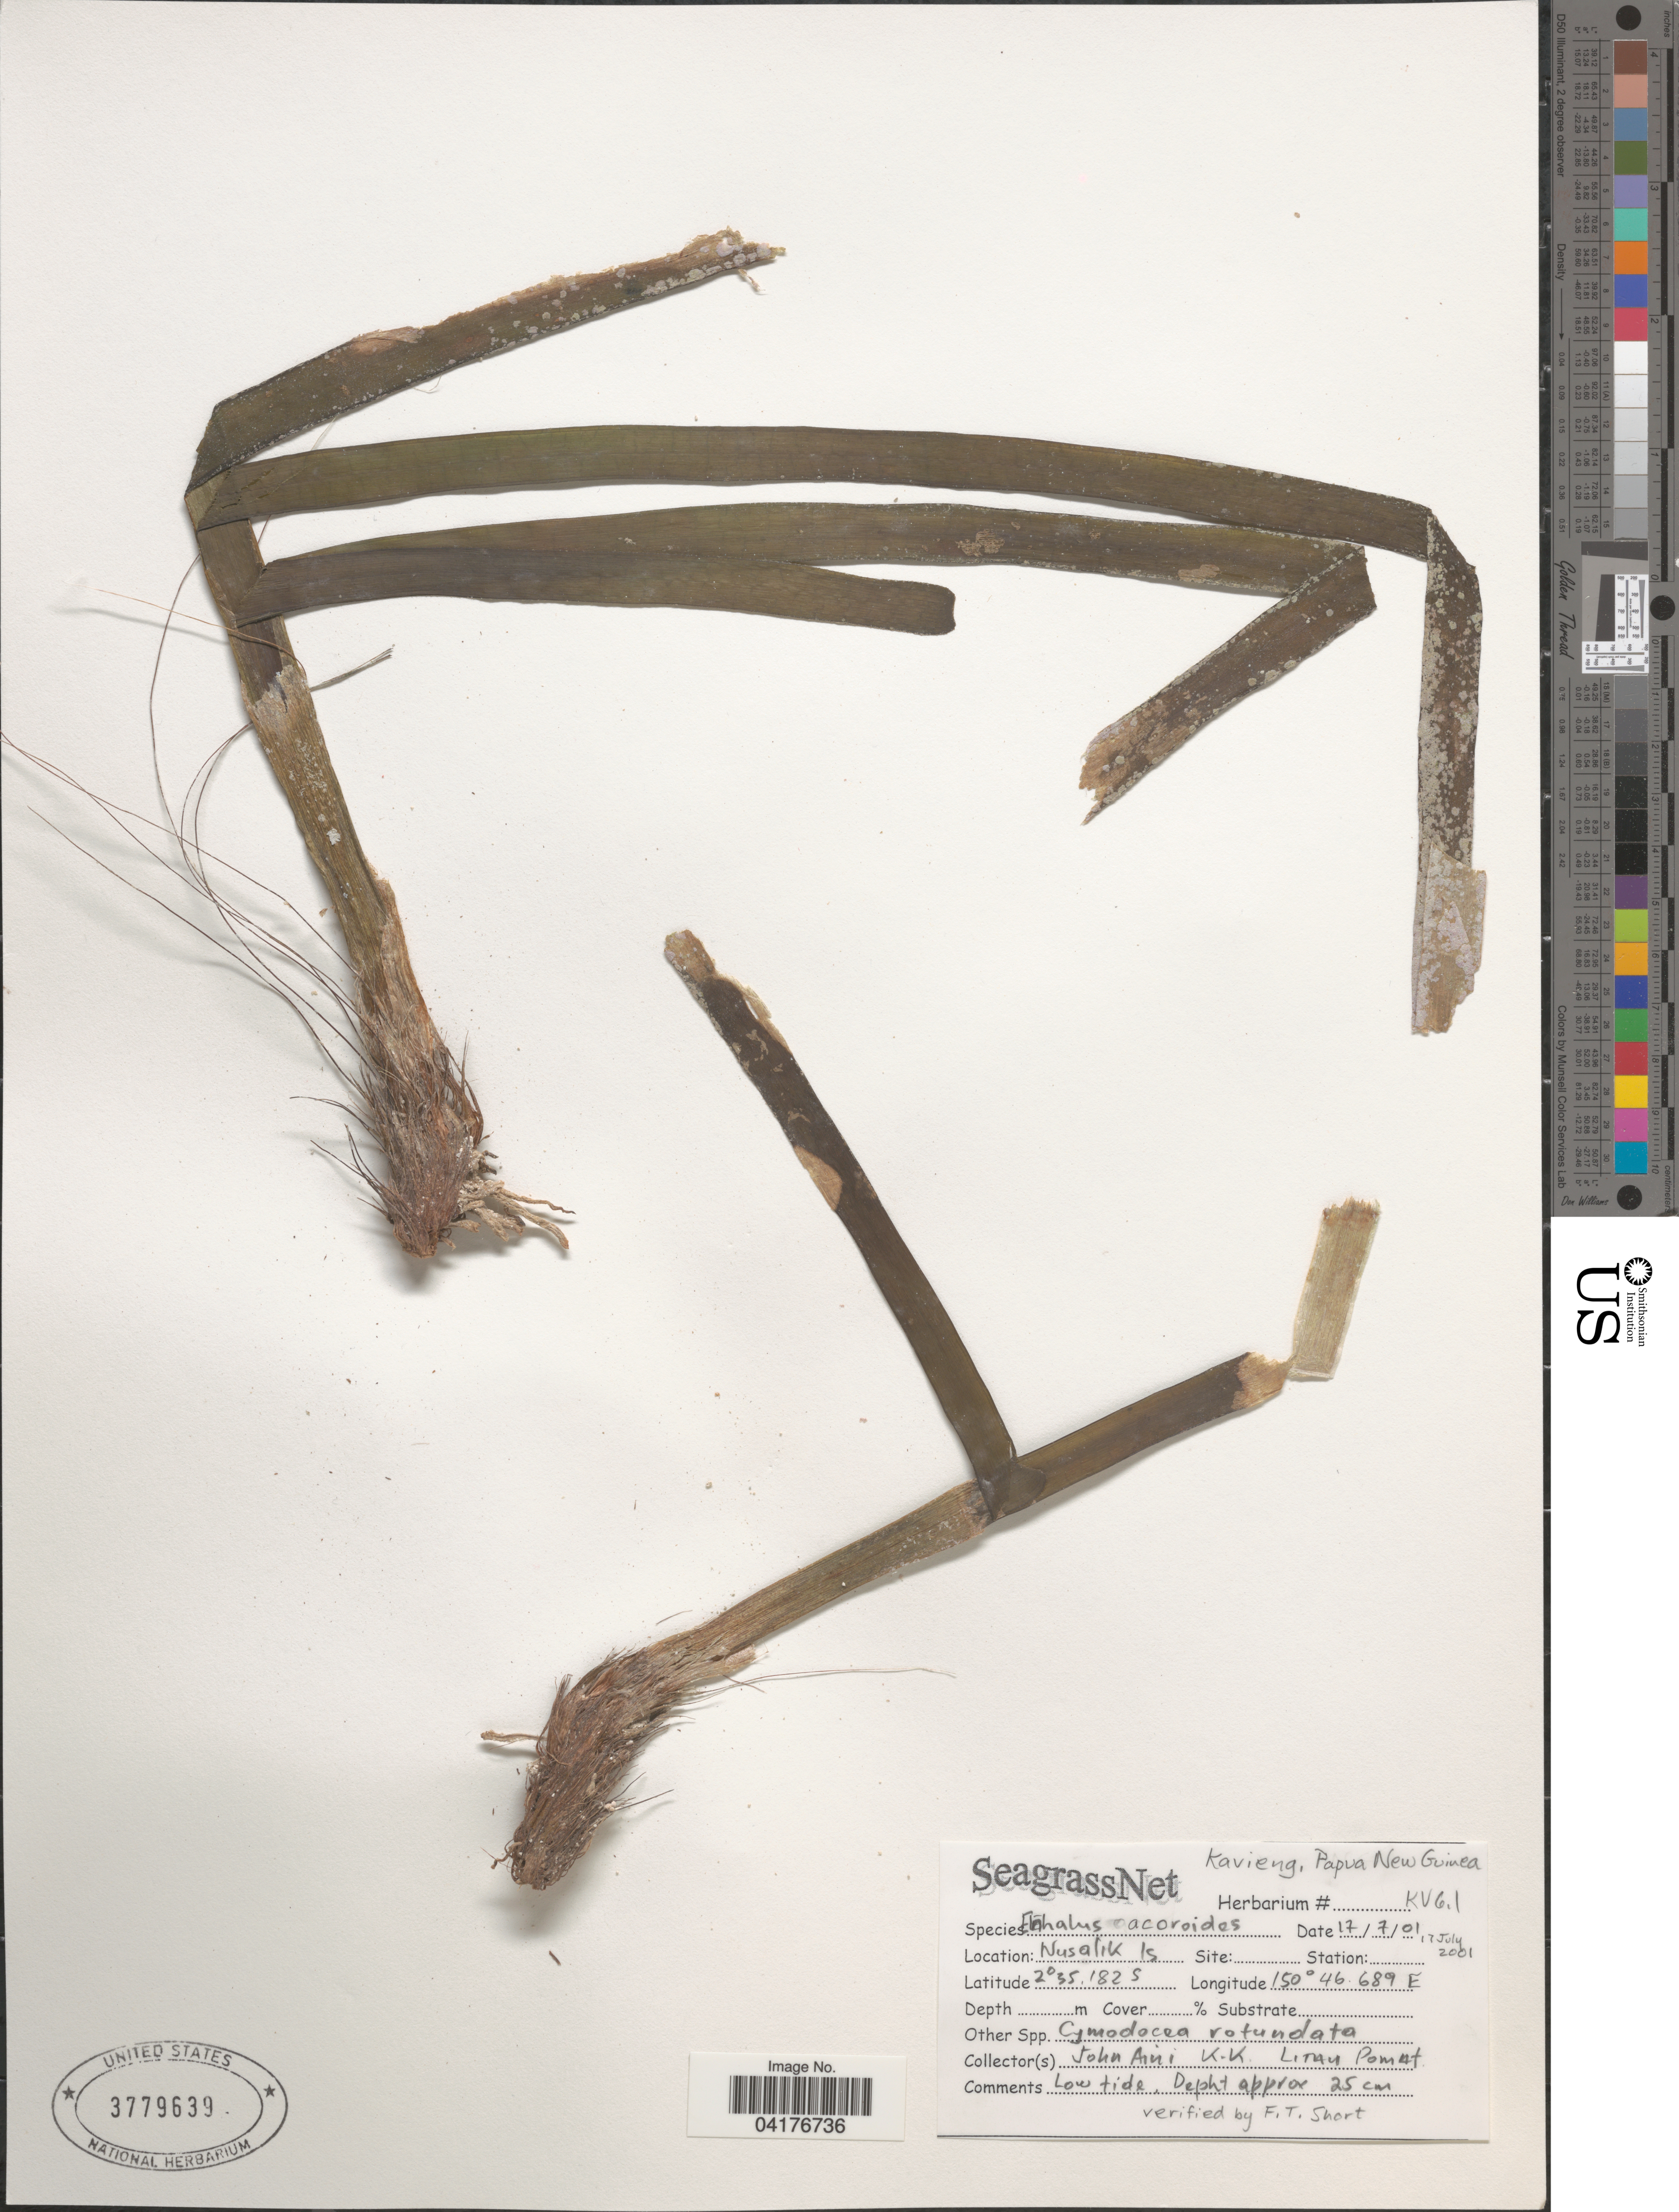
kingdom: Plantae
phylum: Tracheophyta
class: Liliopsida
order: Alismatales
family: Hydrocharitaceae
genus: Enhalus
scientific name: Enhalus acoroides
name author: (L. f.) Royle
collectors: J. Aini, K. K. & L. Pomat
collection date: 2001-01-17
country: Papua New Guinea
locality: Kavieng. Nusalik Is.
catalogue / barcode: US 3779639